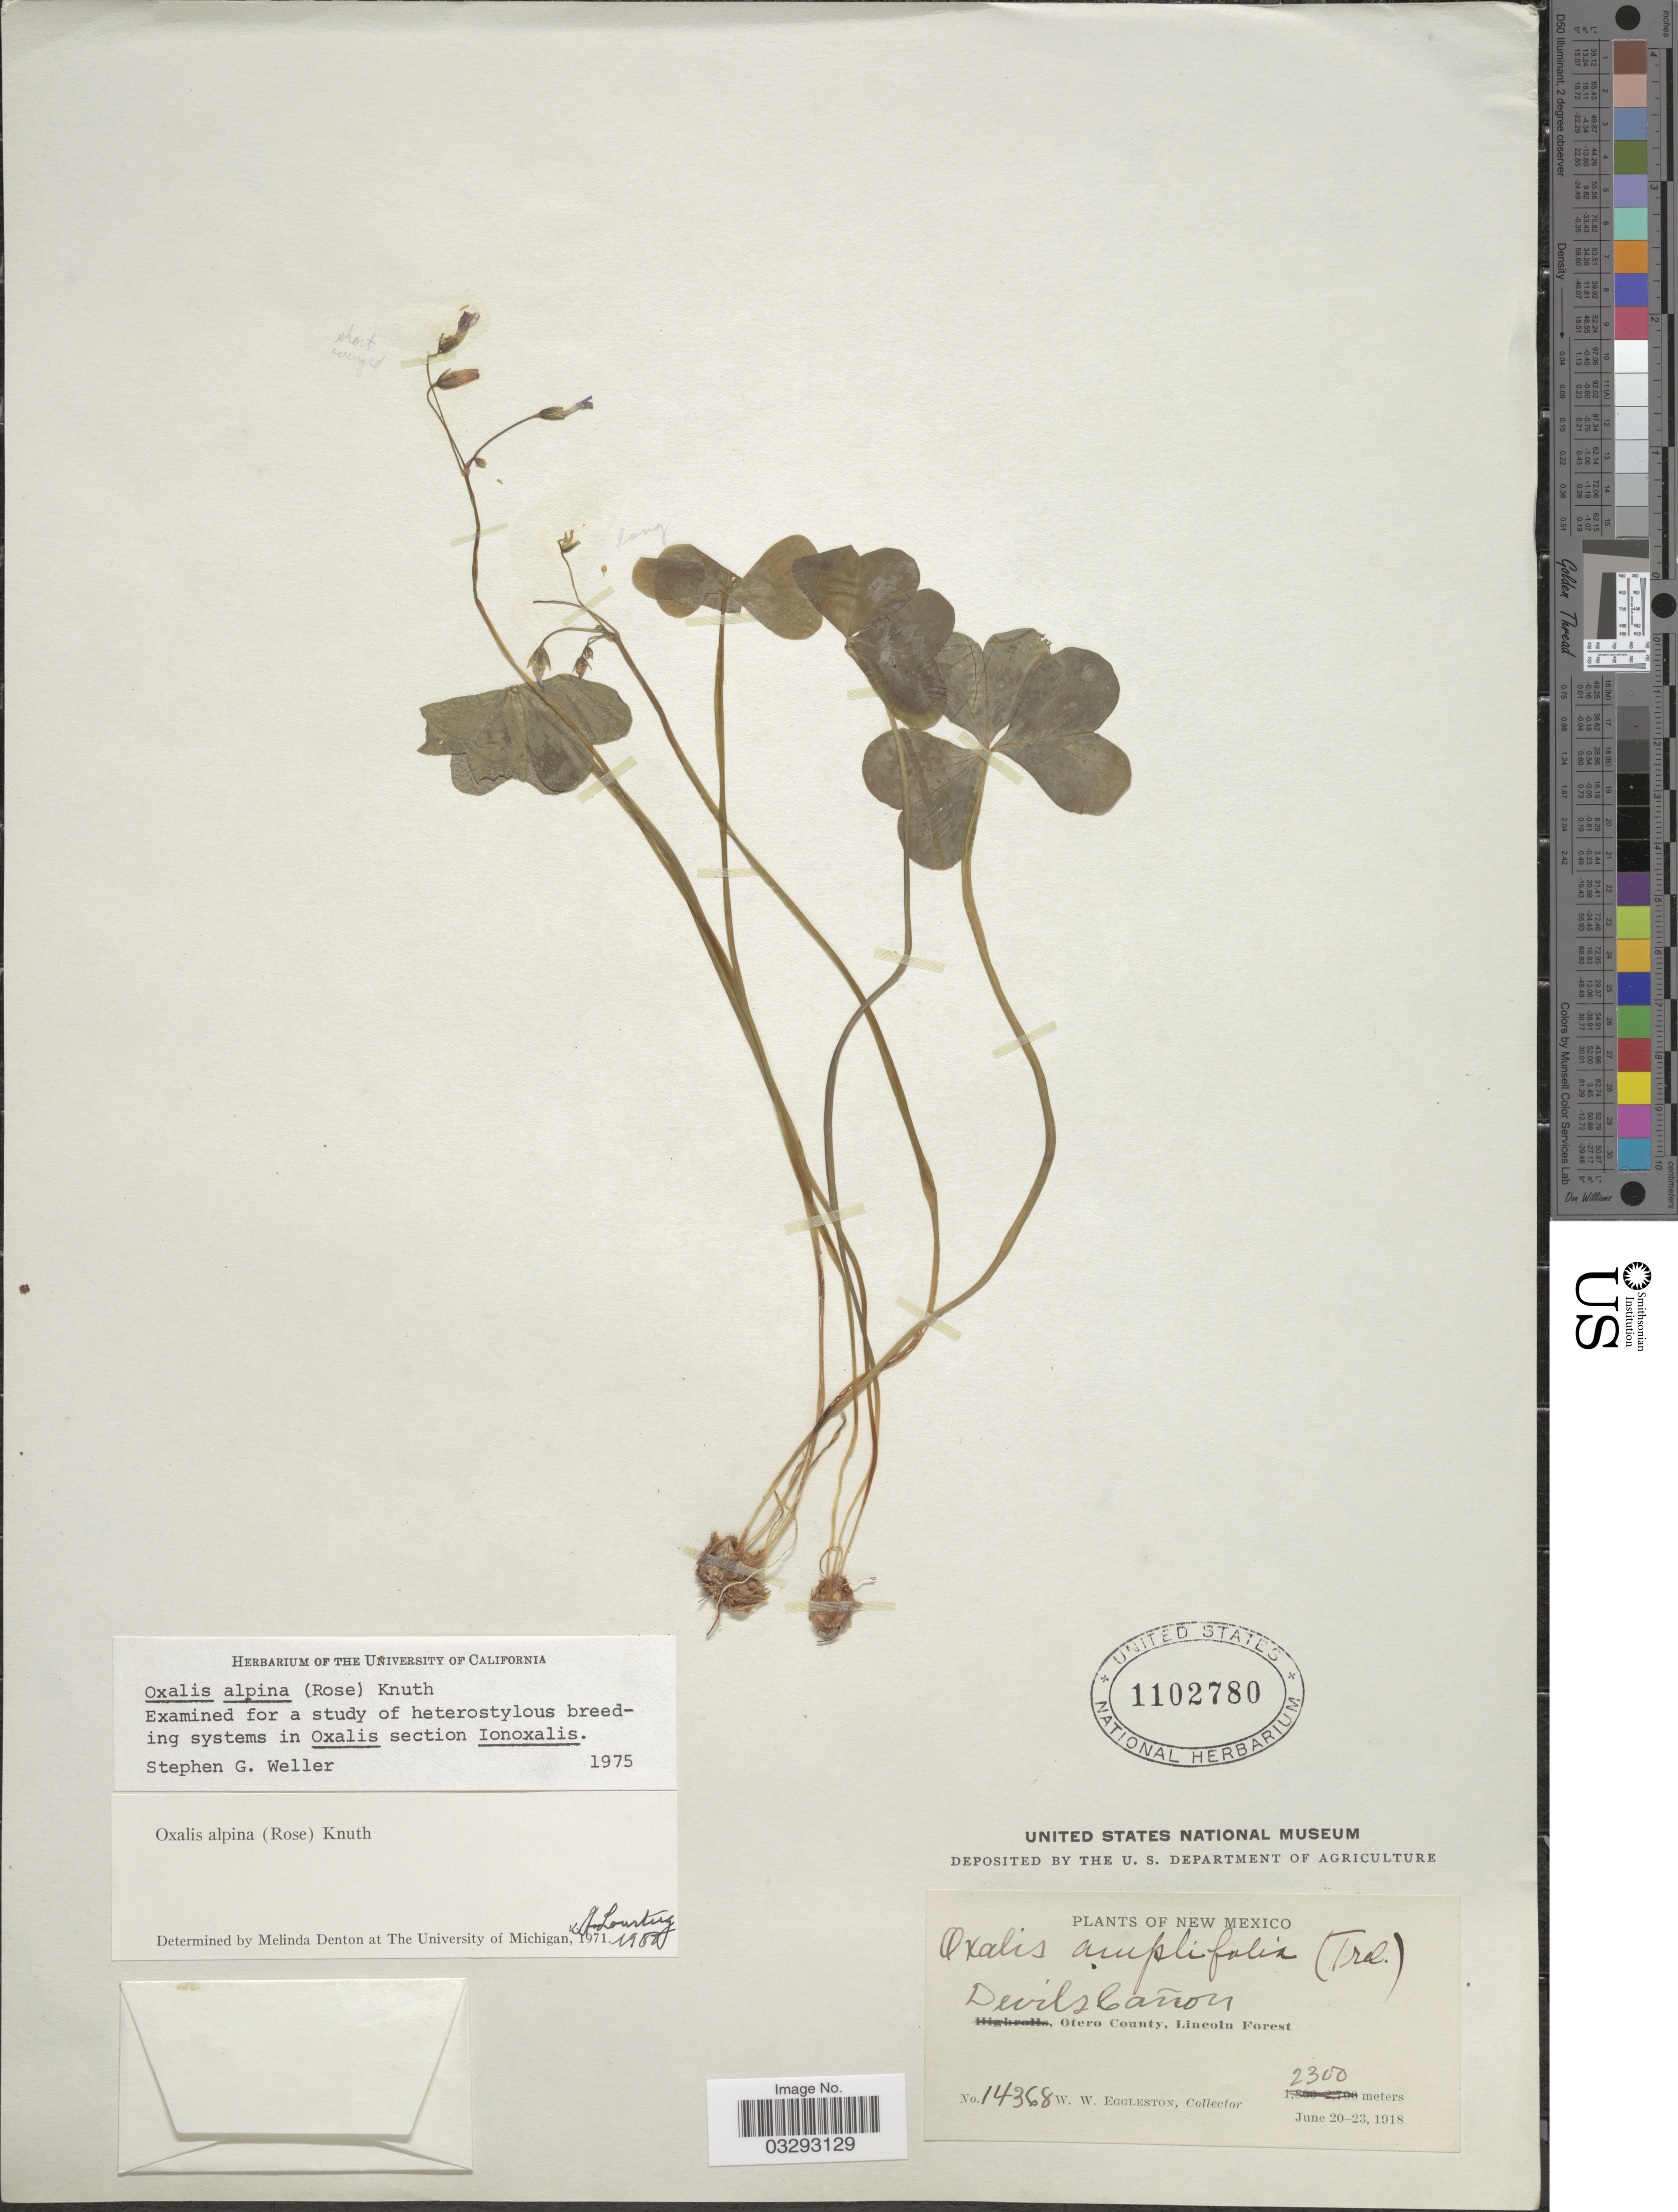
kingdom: Plantae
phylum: Tracheophyta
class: Magnoliopsida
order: Oxalidales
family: Oxalidaceae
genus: Oxalis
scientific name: Oxalis alpina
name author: (Rose) R. Knuth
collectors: W. W. Eggleston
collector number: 14368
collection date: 1918-06-20/1918-06-23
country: United States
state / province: New Mexico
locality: Devils Cañon, Otero County, Lincoln Forest.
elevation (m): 2300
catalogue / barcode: US 1102780